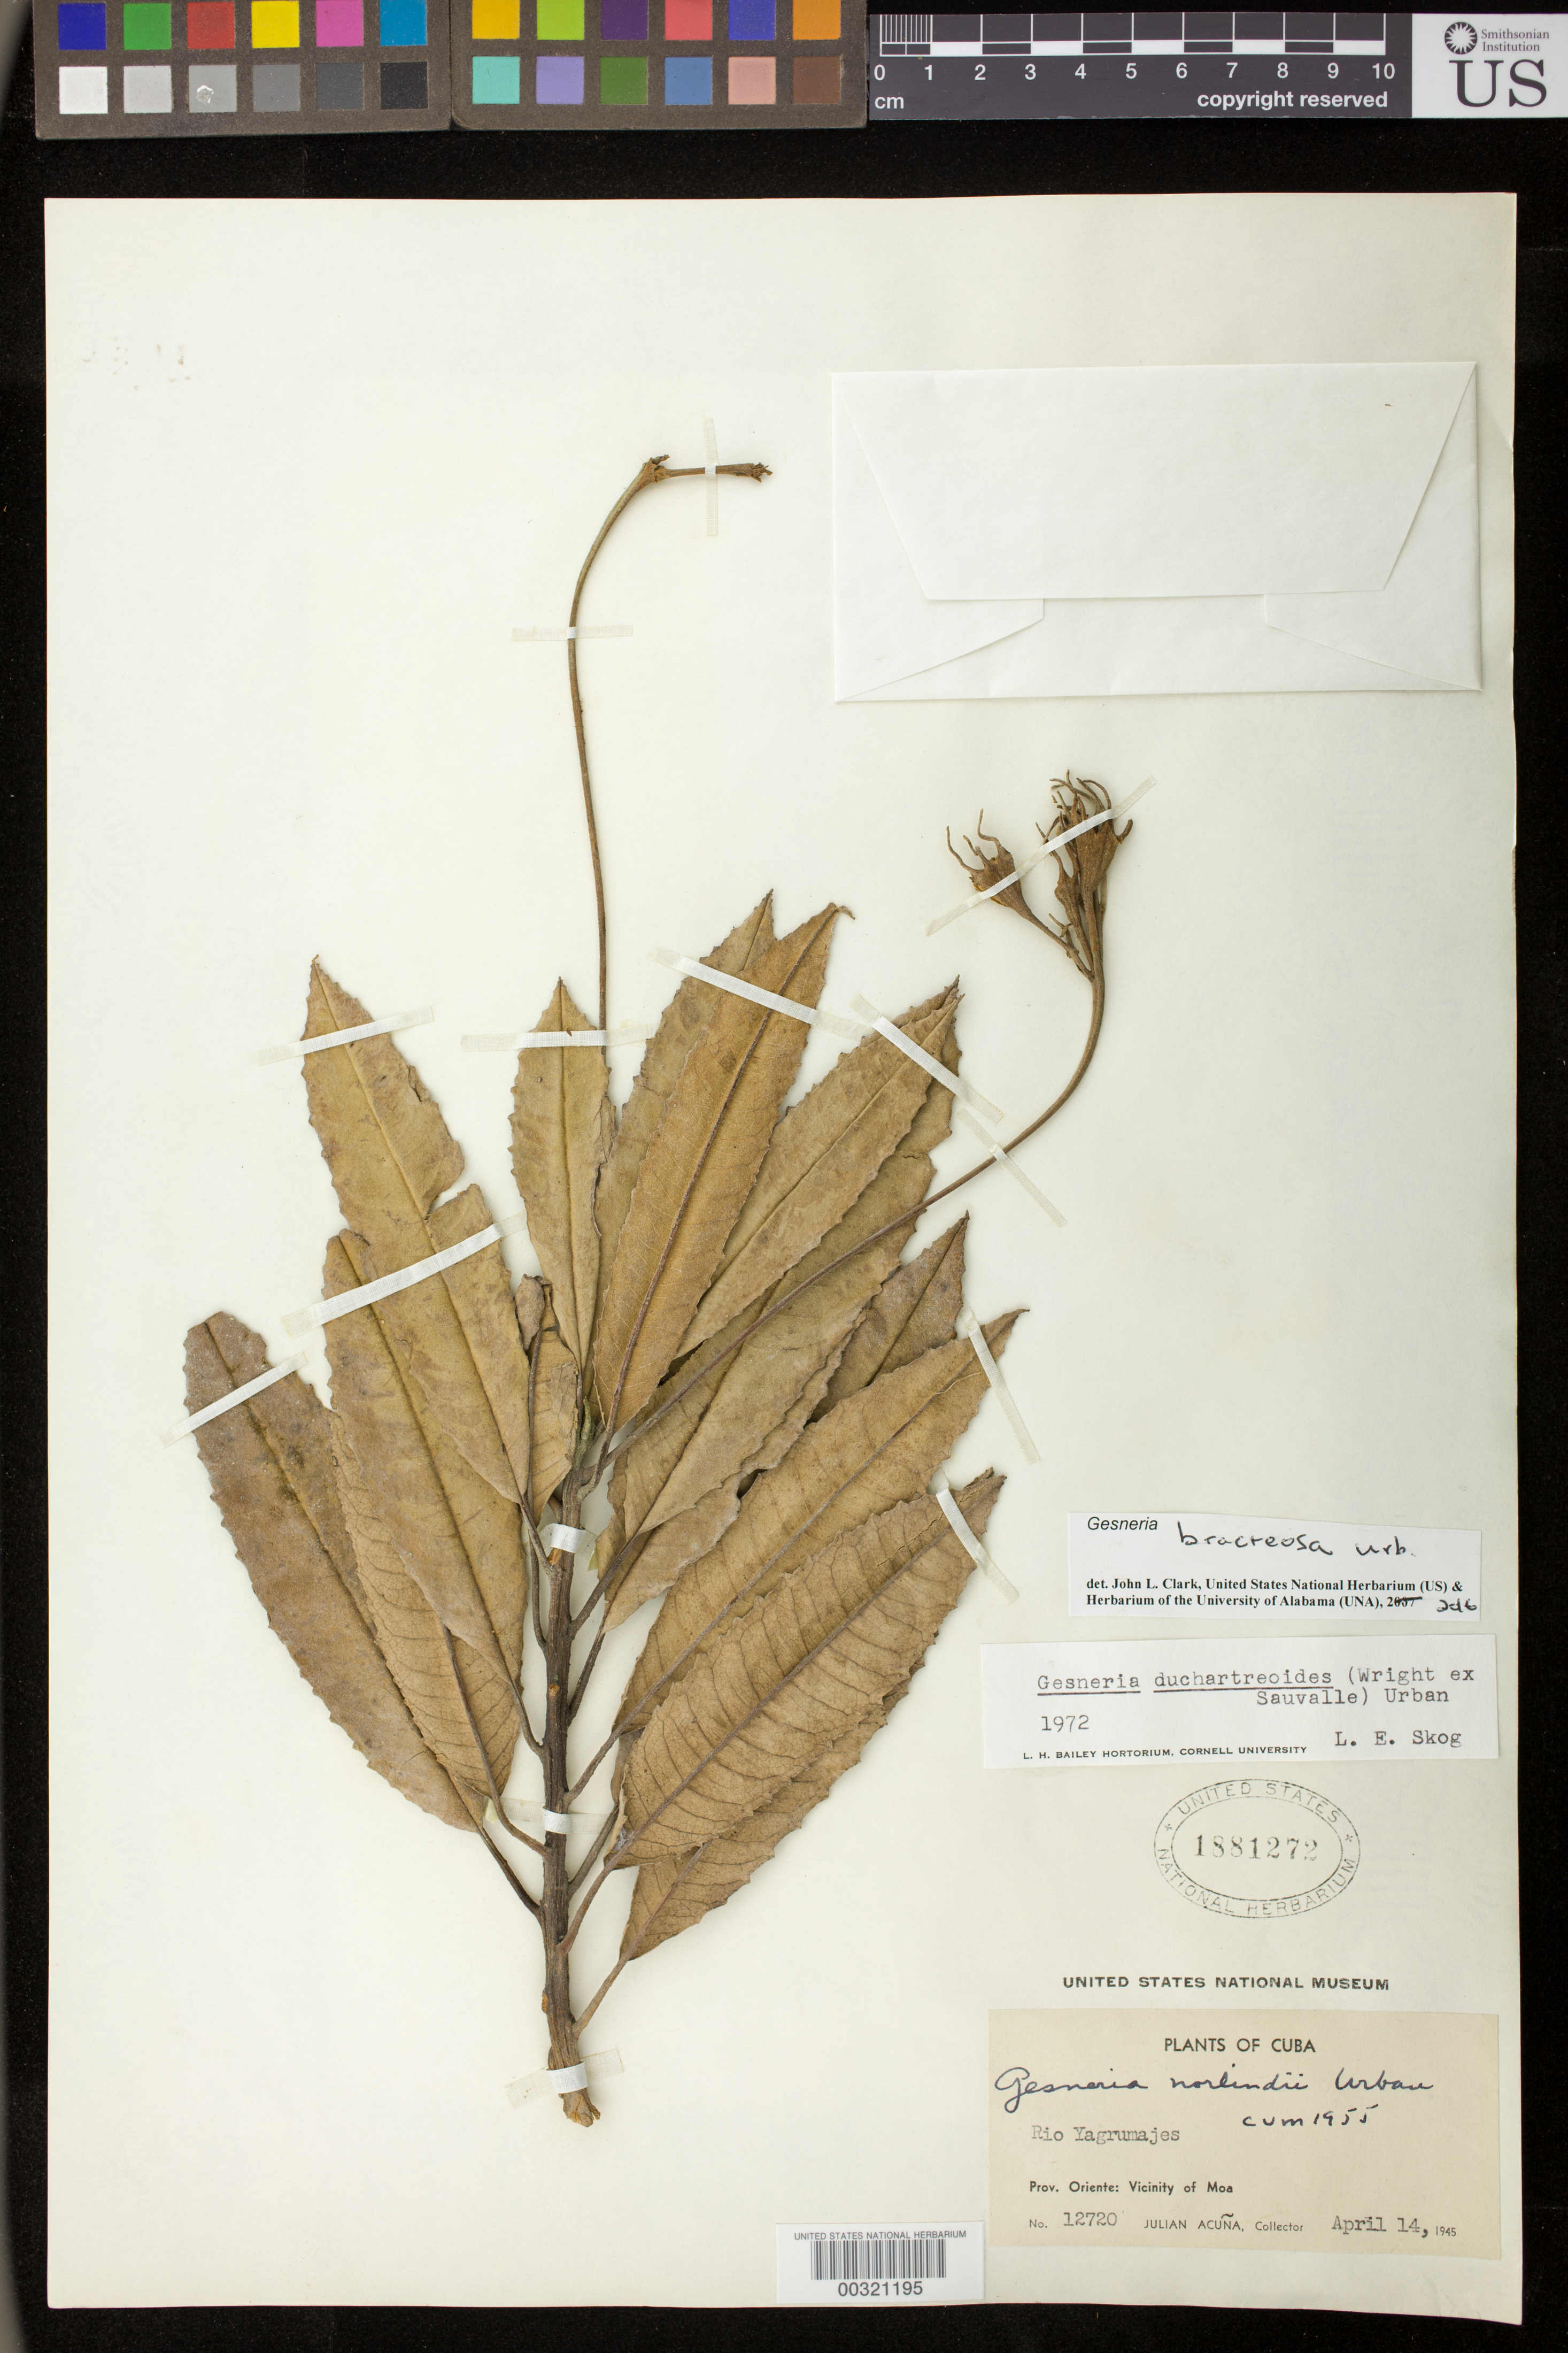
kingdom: Plantae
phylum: Tracheophyta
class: Magnoliopsida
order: Lamiales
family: Gesneriaceae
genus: Gesneria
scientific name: Gesneria bracteosa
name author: Urb.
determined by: Clark, J. L., (SEL), The Marie Selby Botanical Garden (UNITED STATES)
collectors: J. Acuña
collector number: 12720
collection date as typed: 14 Apr 1945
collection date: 1945-04-14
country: Cuba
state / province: Oriente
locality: Rio Yagrumajes, vicinity of Moa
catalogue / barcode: US 1881272